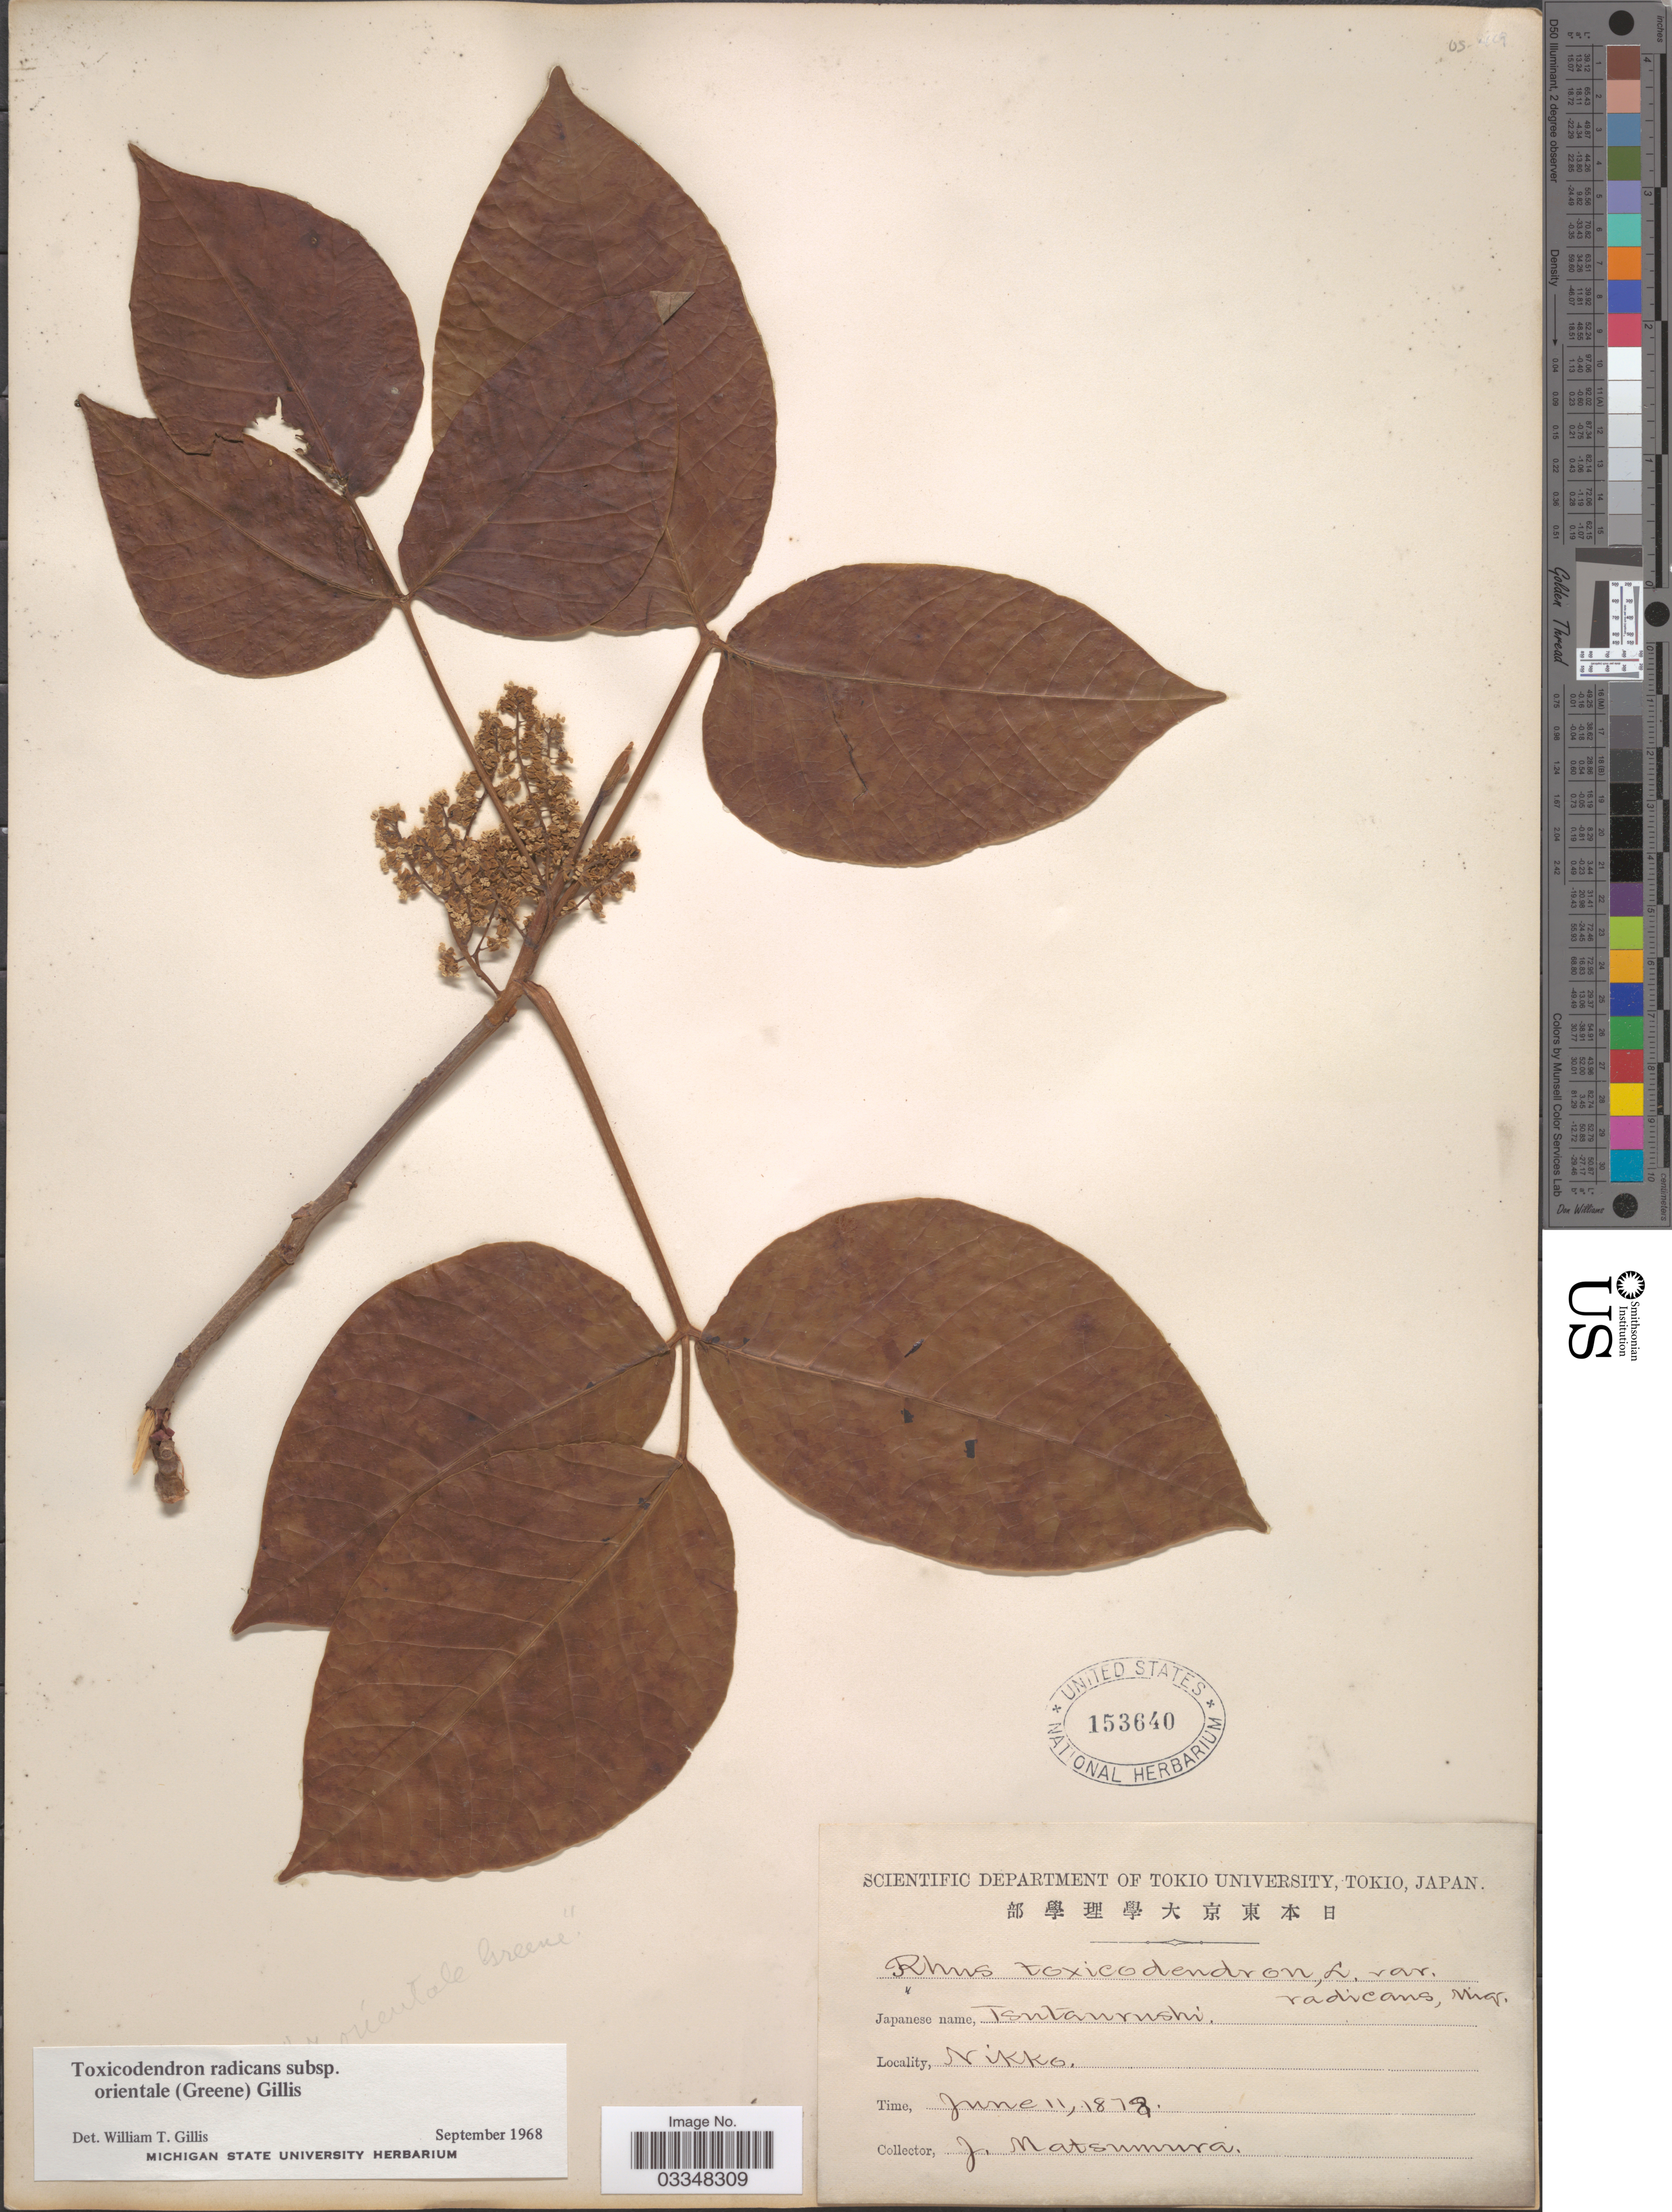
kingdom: Plantae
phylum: Tracheophyta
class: Magnoliopsida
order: Sapindales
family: Anacardiaceae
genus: Toxicodendron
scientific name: Toxicodendron orientale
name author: Greene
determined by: Mitchell, John D.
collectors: J. Matsumura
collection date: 1878-06-11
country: Japan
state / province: Tokyo, Federal City of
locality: Nikko.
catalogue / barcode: US 153640